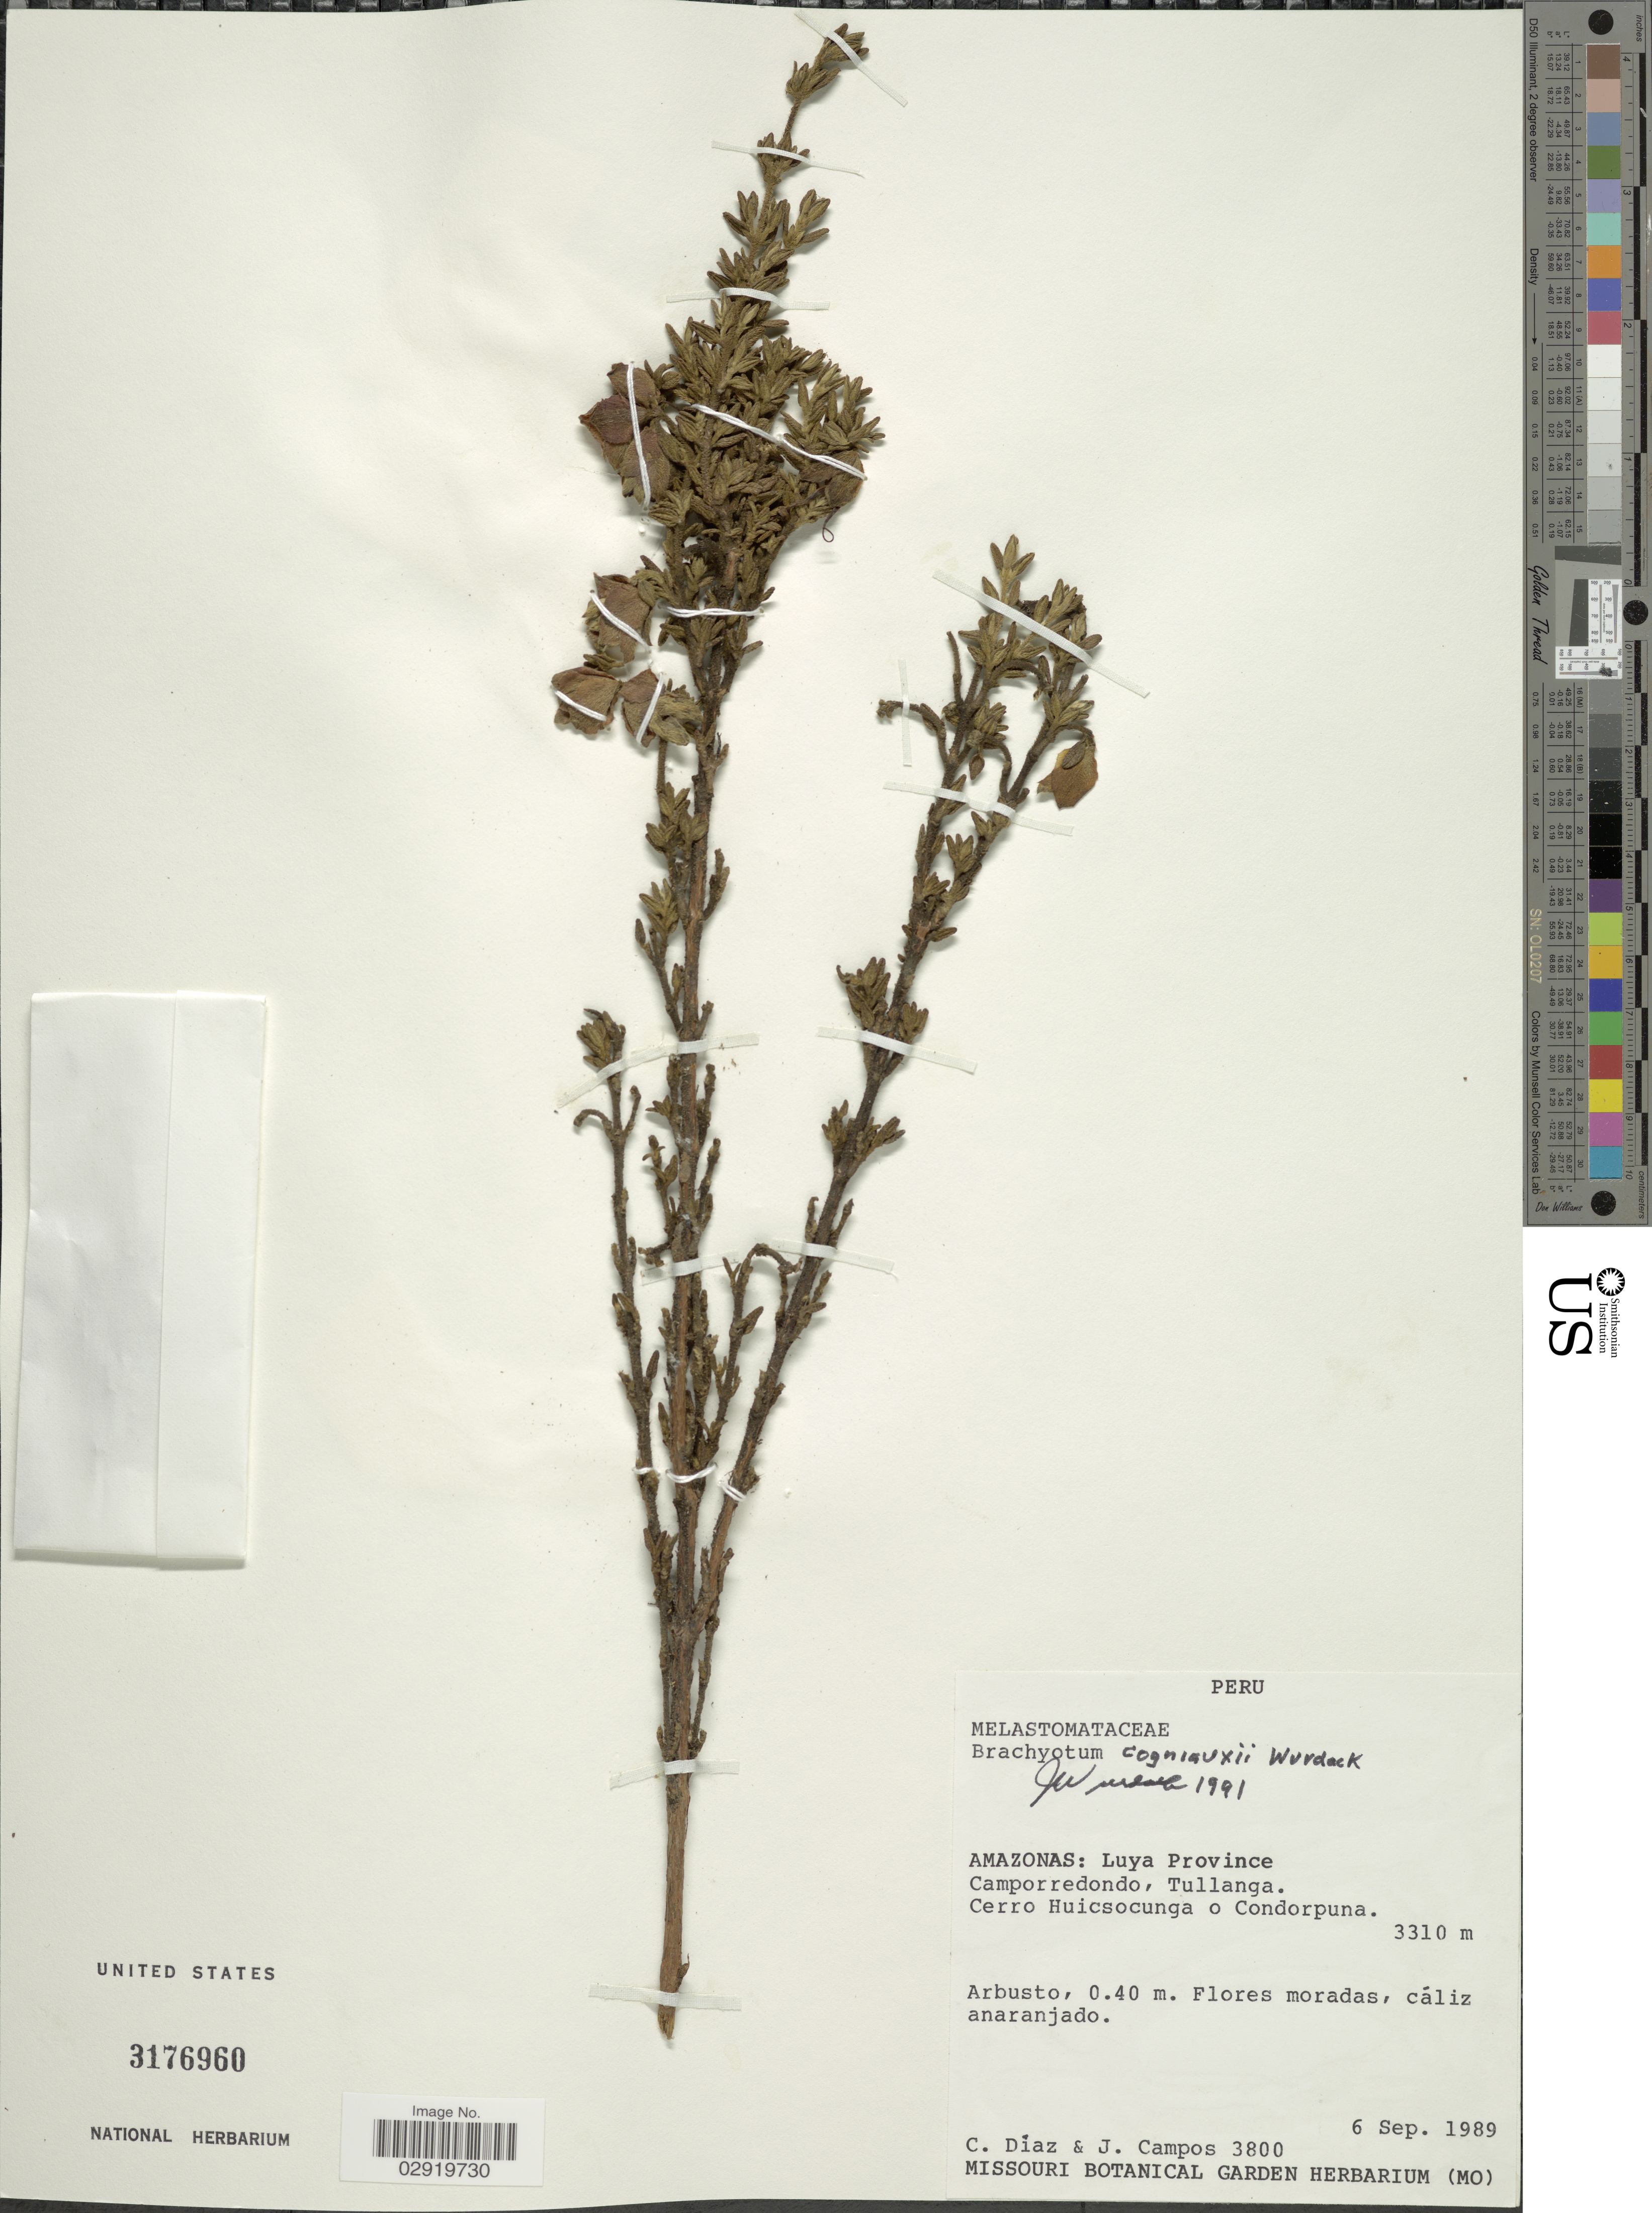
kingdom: Plantae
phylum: Tracheophyta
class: Magnoliopsida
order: Myrtales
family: Melastomataceae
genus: Brachyotum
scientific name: Brachyotum cogniauxii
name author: Wurdack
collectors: C. Díaz & J. Campos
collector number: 3800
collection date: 1989-09-06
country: Peru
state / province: Amazonas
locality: Luya Province. Camporredondo, Tullanga. Cerro Huicsocunga o Condorpuna.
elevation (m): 3310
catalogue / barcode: US 3176960